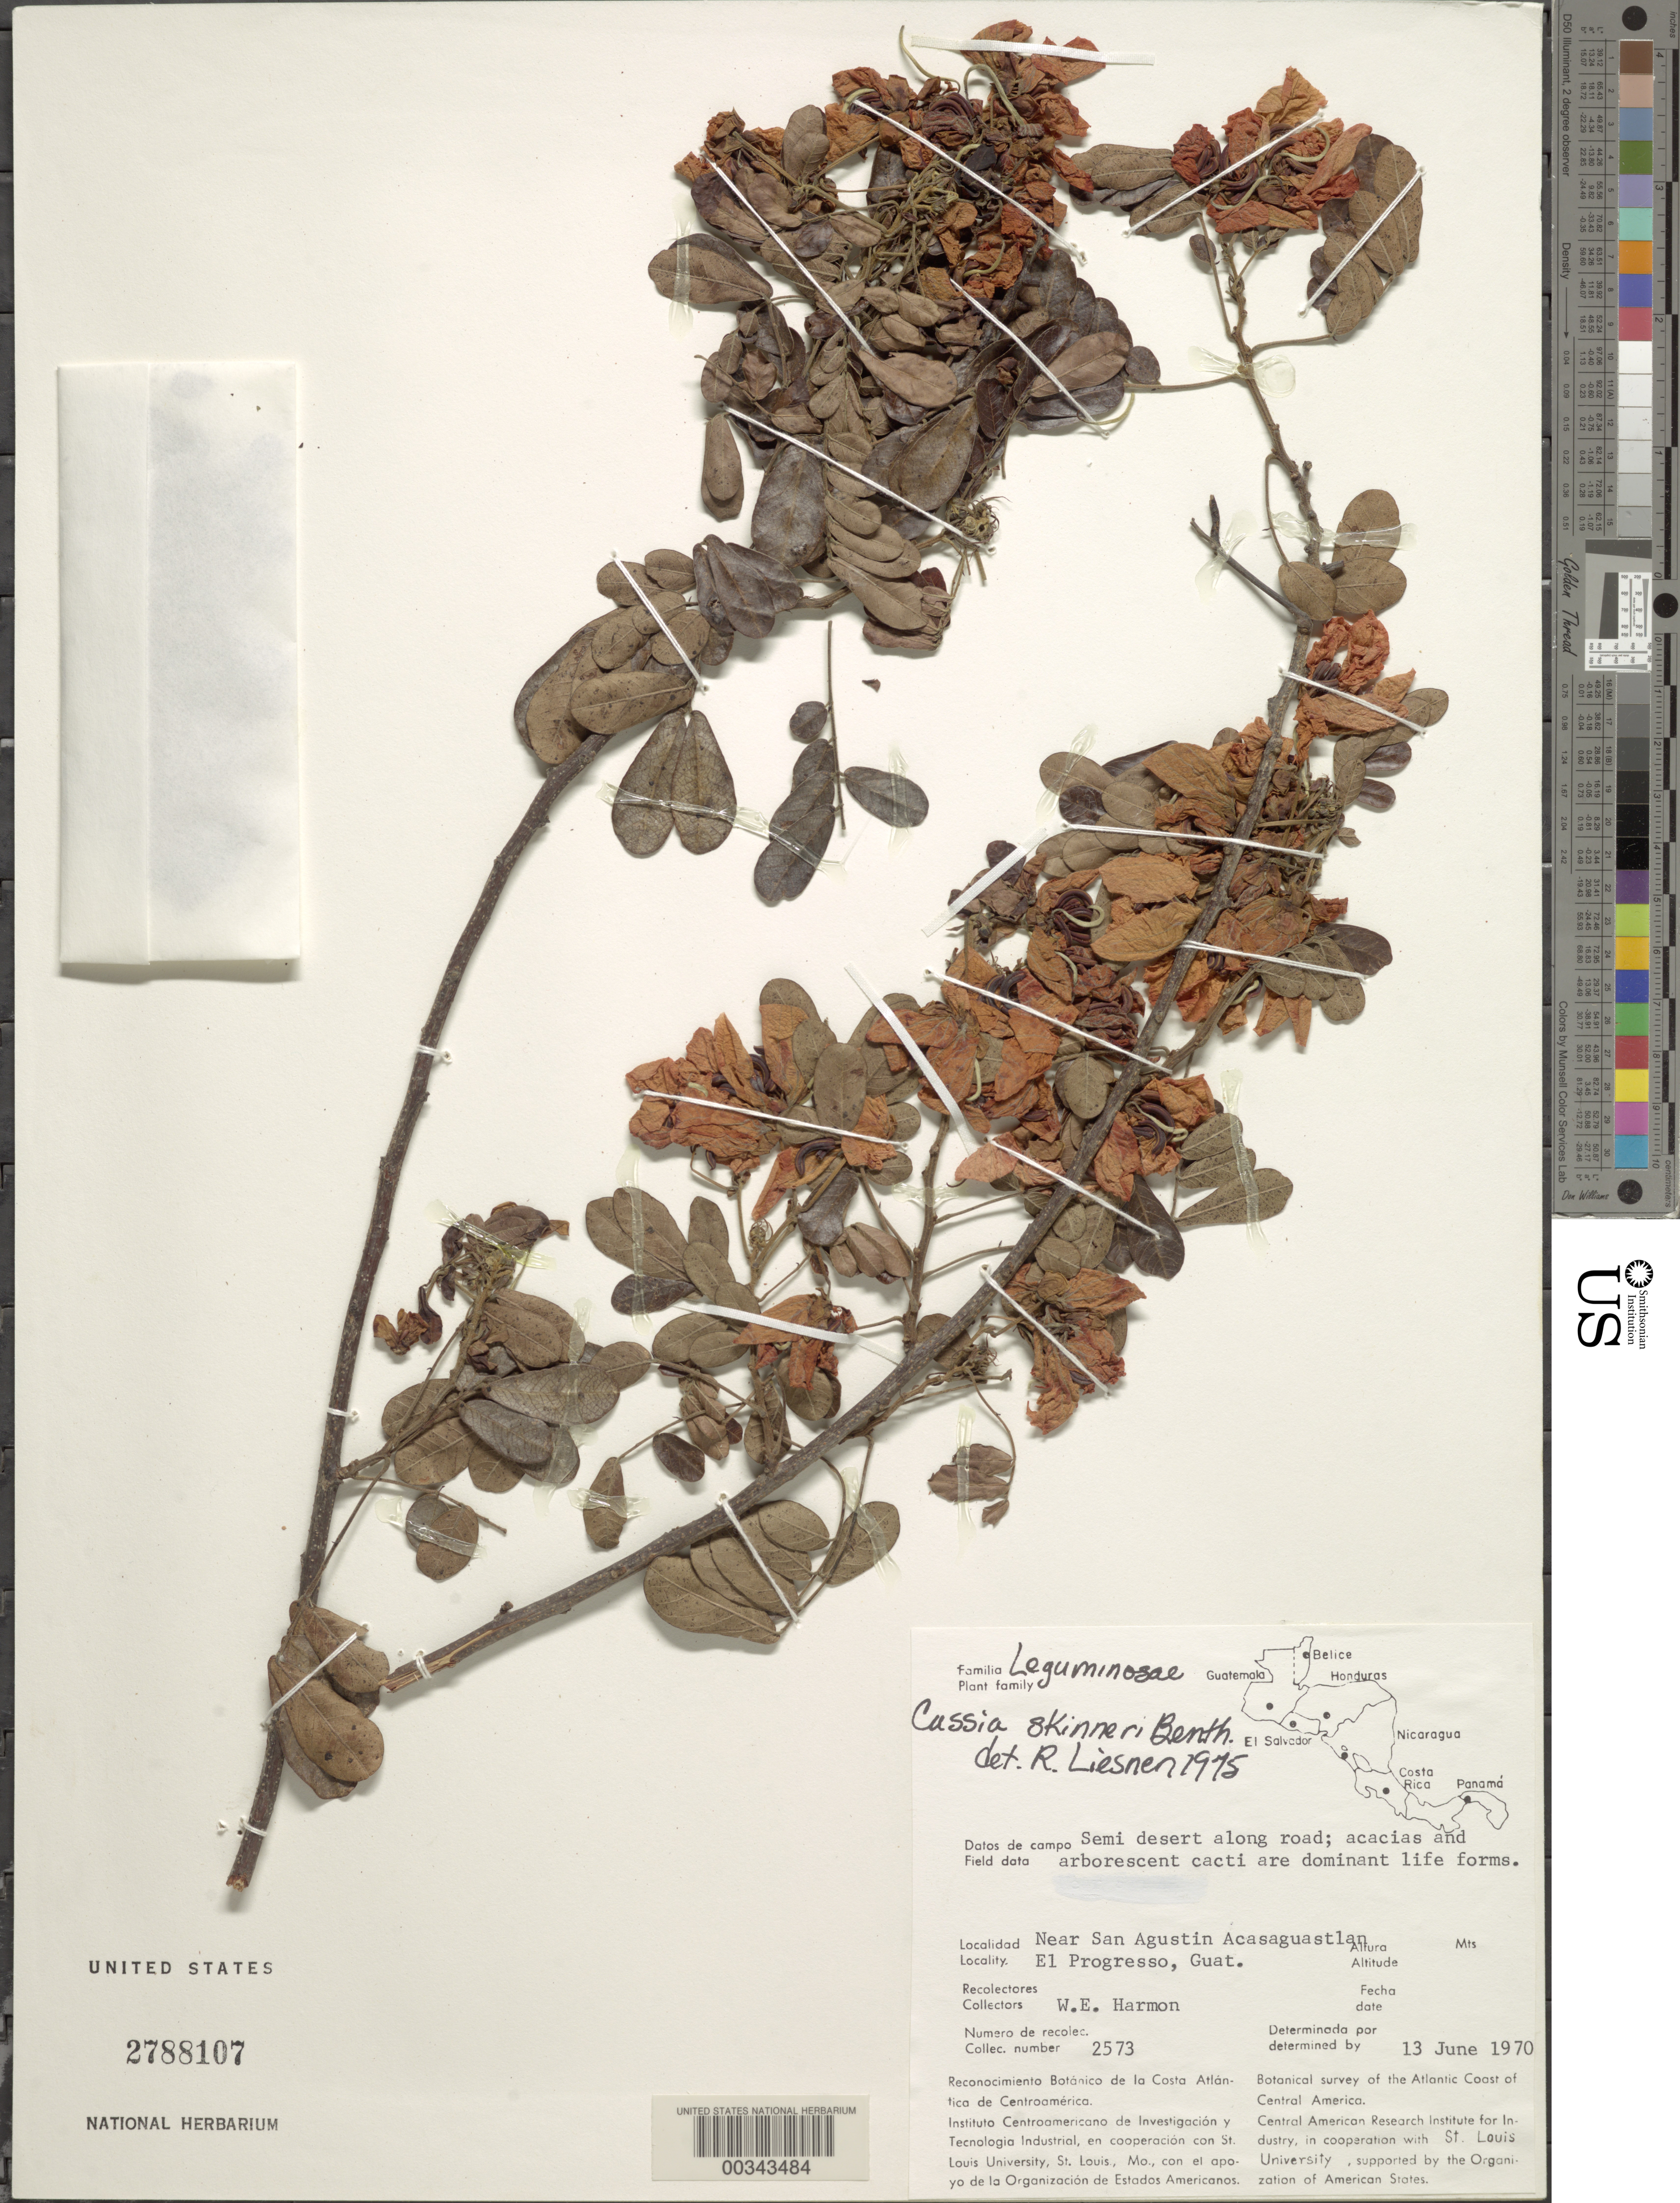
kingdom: Plantae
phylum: Tracheophyta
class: Magnoliopsida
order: Fabales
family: Fabaceae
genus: Senna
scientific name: Senna skinneri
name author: (Benth.) H.S. Irwin & Barneby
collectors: W. E. Harmon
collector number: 2573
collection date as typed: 13 Jun 1970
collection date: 1970-06-13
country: Guatemala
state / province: El Progreso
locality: Near San Agustin Acasaguastlan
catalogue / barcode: US 2788107